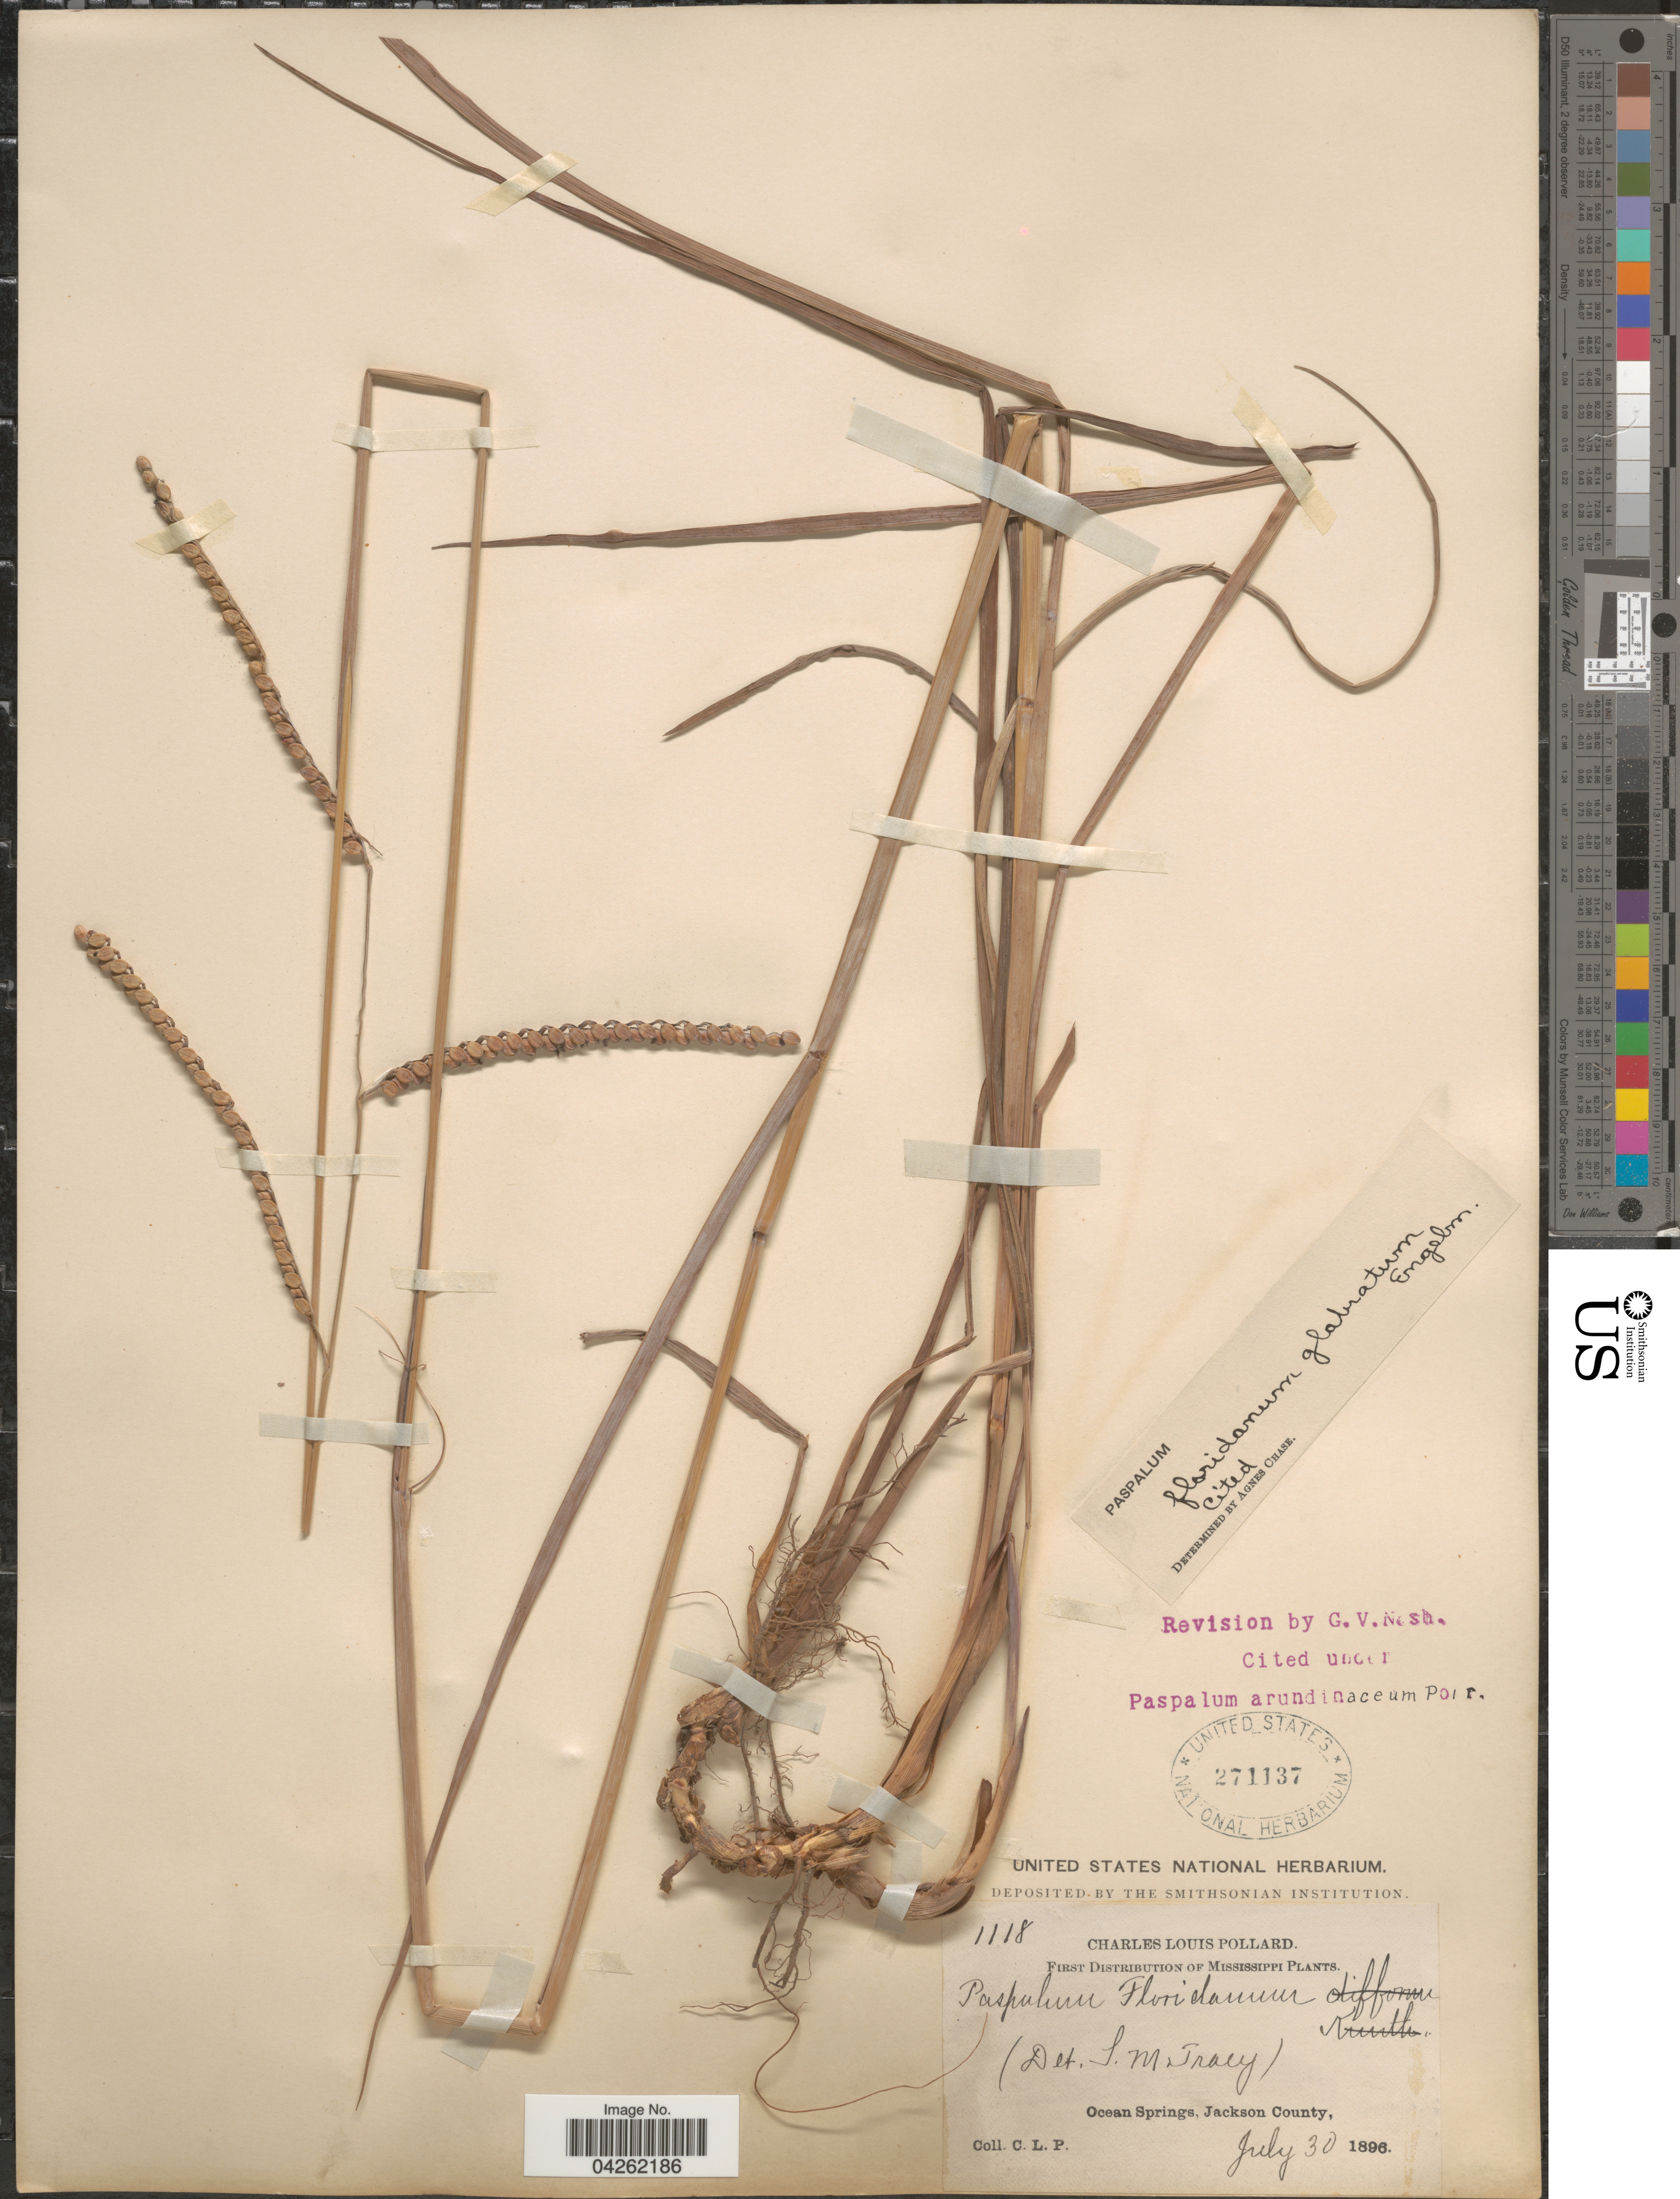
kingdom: Plantae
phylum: Tracheophyta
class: Liliopsida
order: Poales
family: Poaceae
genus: Paspalum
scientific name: Paspalum floridanum var. glabratum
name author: Engelm. ex Vasey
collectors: C. L. Pollard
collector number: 1118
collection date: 1896-07-30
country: United States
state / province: Mississippi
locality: Ocean Springs, Jackson County.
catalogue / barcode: US 271137